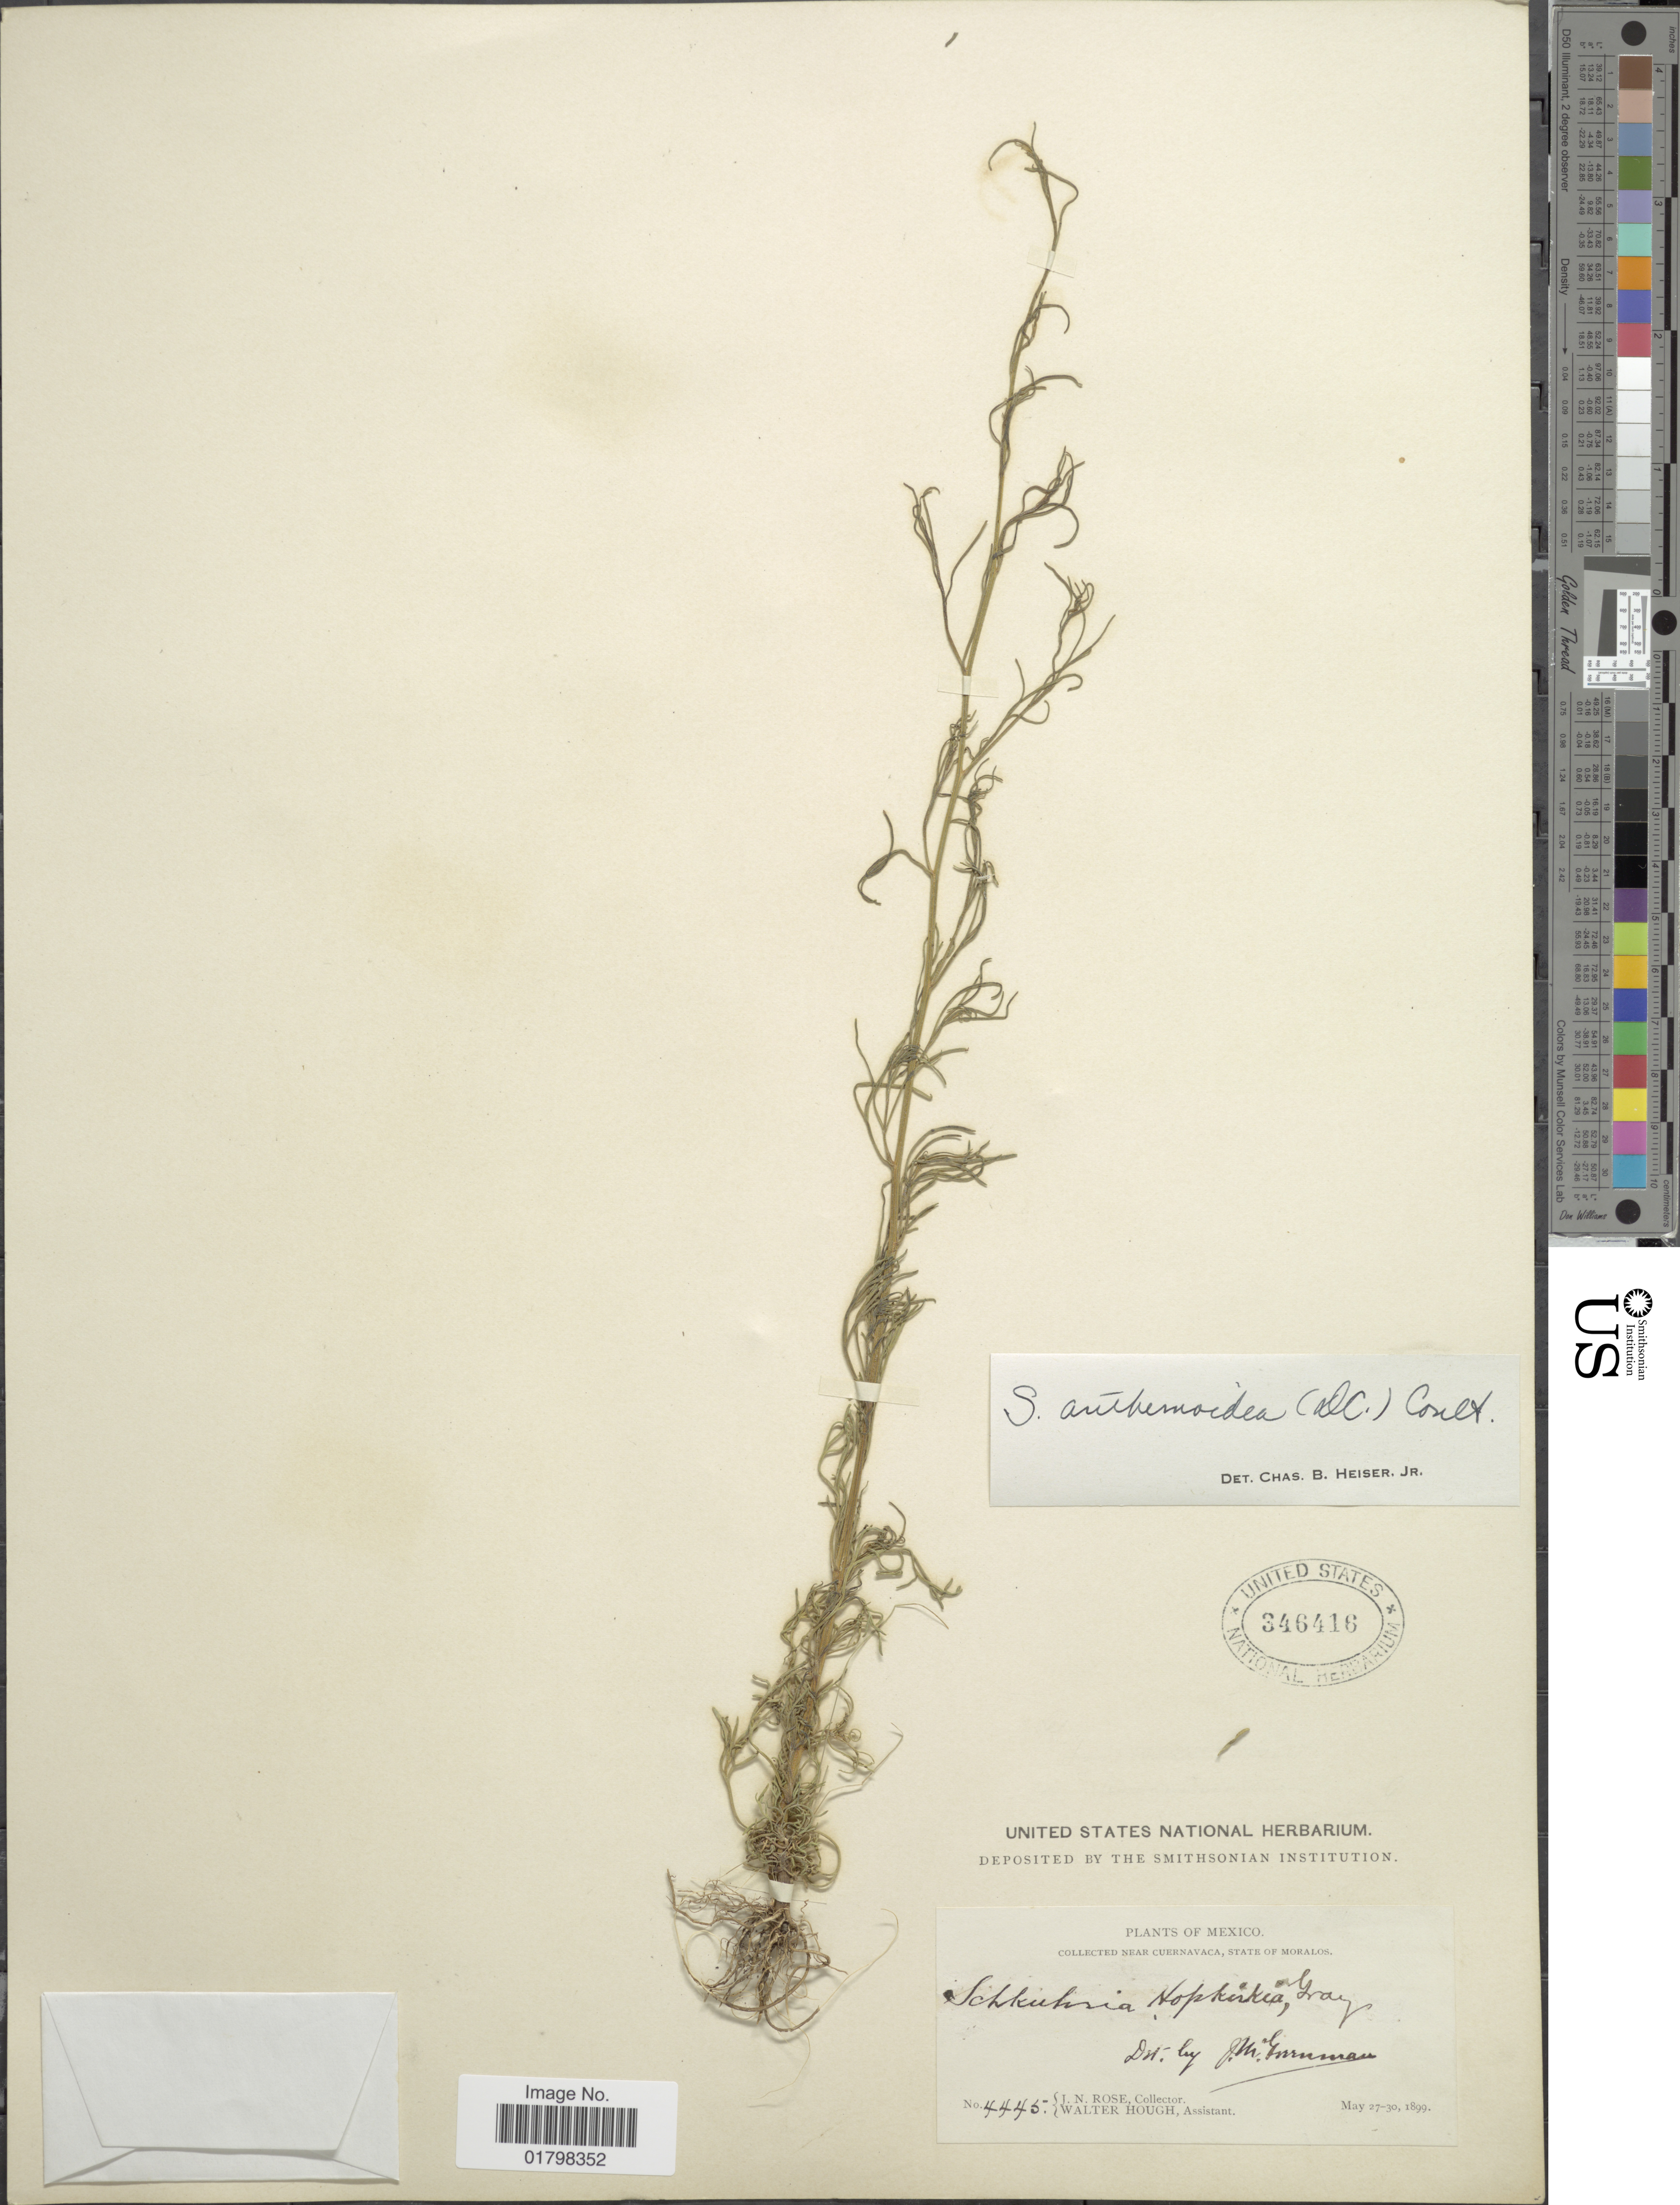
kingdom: Plantae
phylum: Tracheophyta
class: Magnoliopsida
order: Asterales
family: Asteraceae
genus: Schkuhria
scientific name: Schkuhria wislizeni var. frustrata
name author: S.F. Blake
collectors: J. N. Rose & W. Hough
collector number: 4445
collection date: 1899-05-27/1899-05-30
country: Mexico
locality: Near Cuernavaca, State of Moralos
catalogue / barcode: US 346416